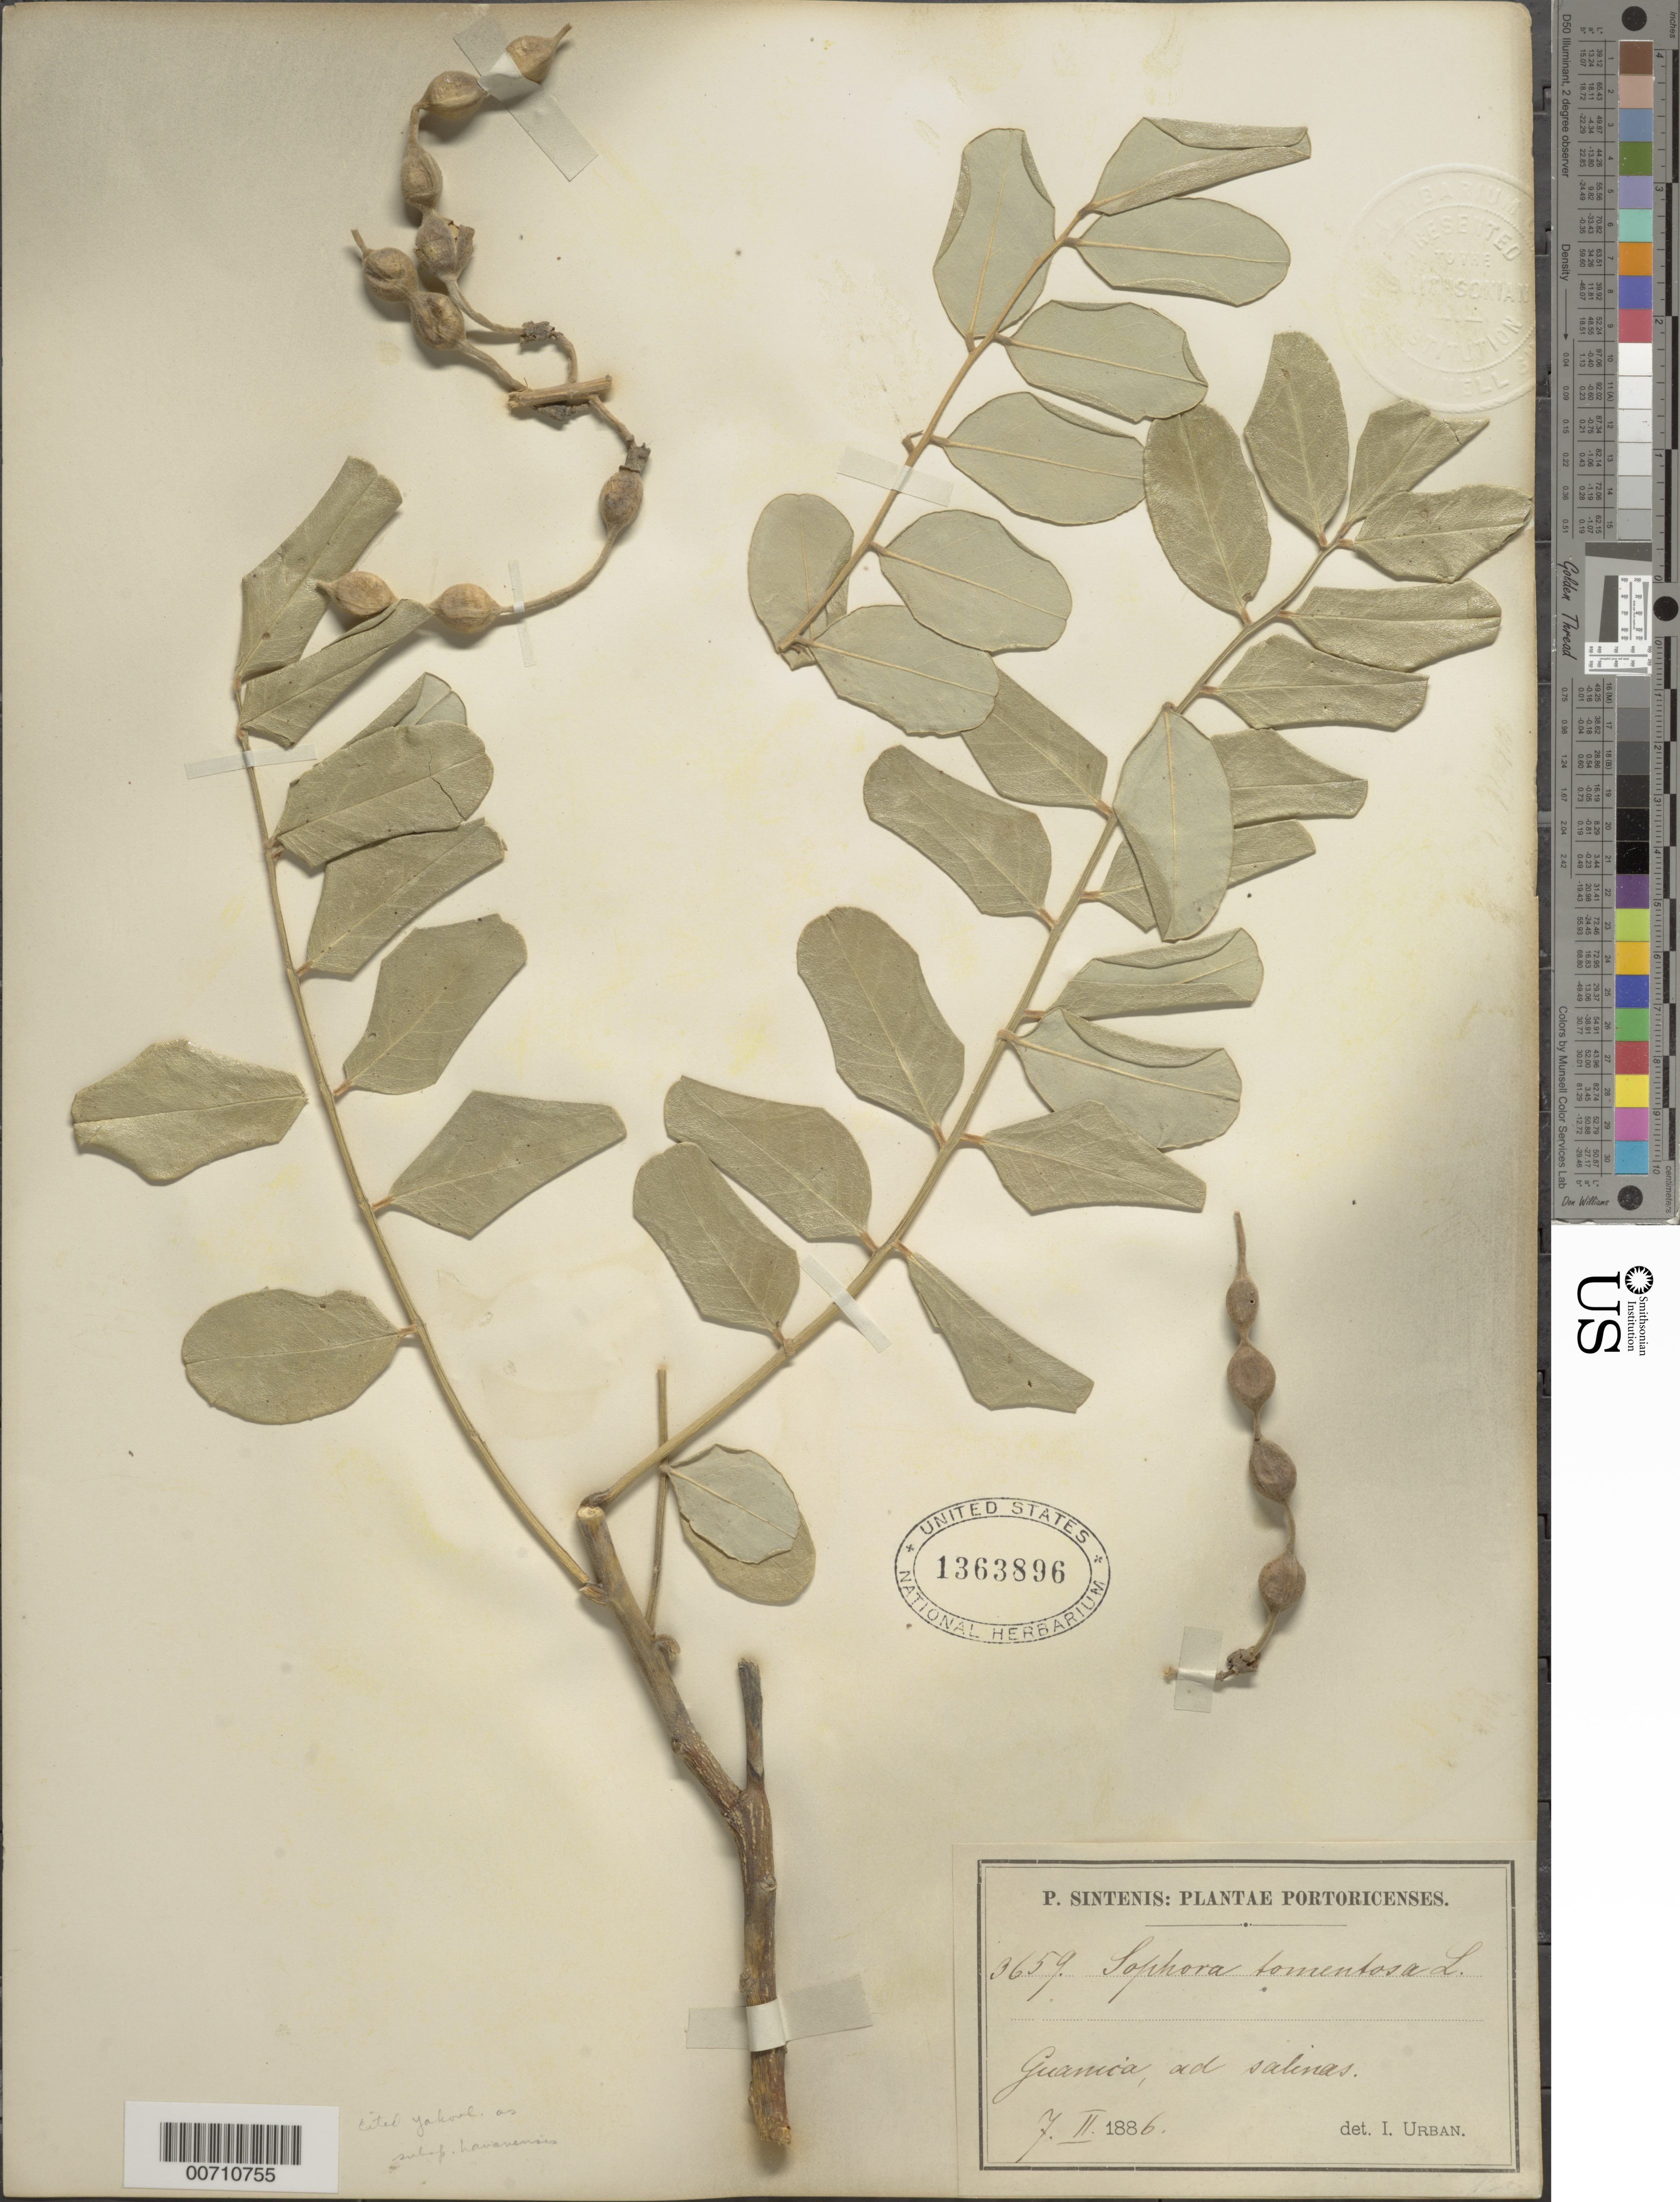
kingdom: Plantae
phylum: Tracheophyta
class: Magnoliopsida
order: Fabales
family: Fabaceae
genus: Sophora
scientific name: Sophora tomentosa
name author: L.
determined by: Urban, Ignatz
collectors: P. Sintenis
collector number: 3659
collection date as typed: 07 Feb 1886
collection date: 1886-02-07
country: Puerto Rico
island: Greater Antilles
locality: Guanica, ad salinas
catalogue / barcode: US 1363896